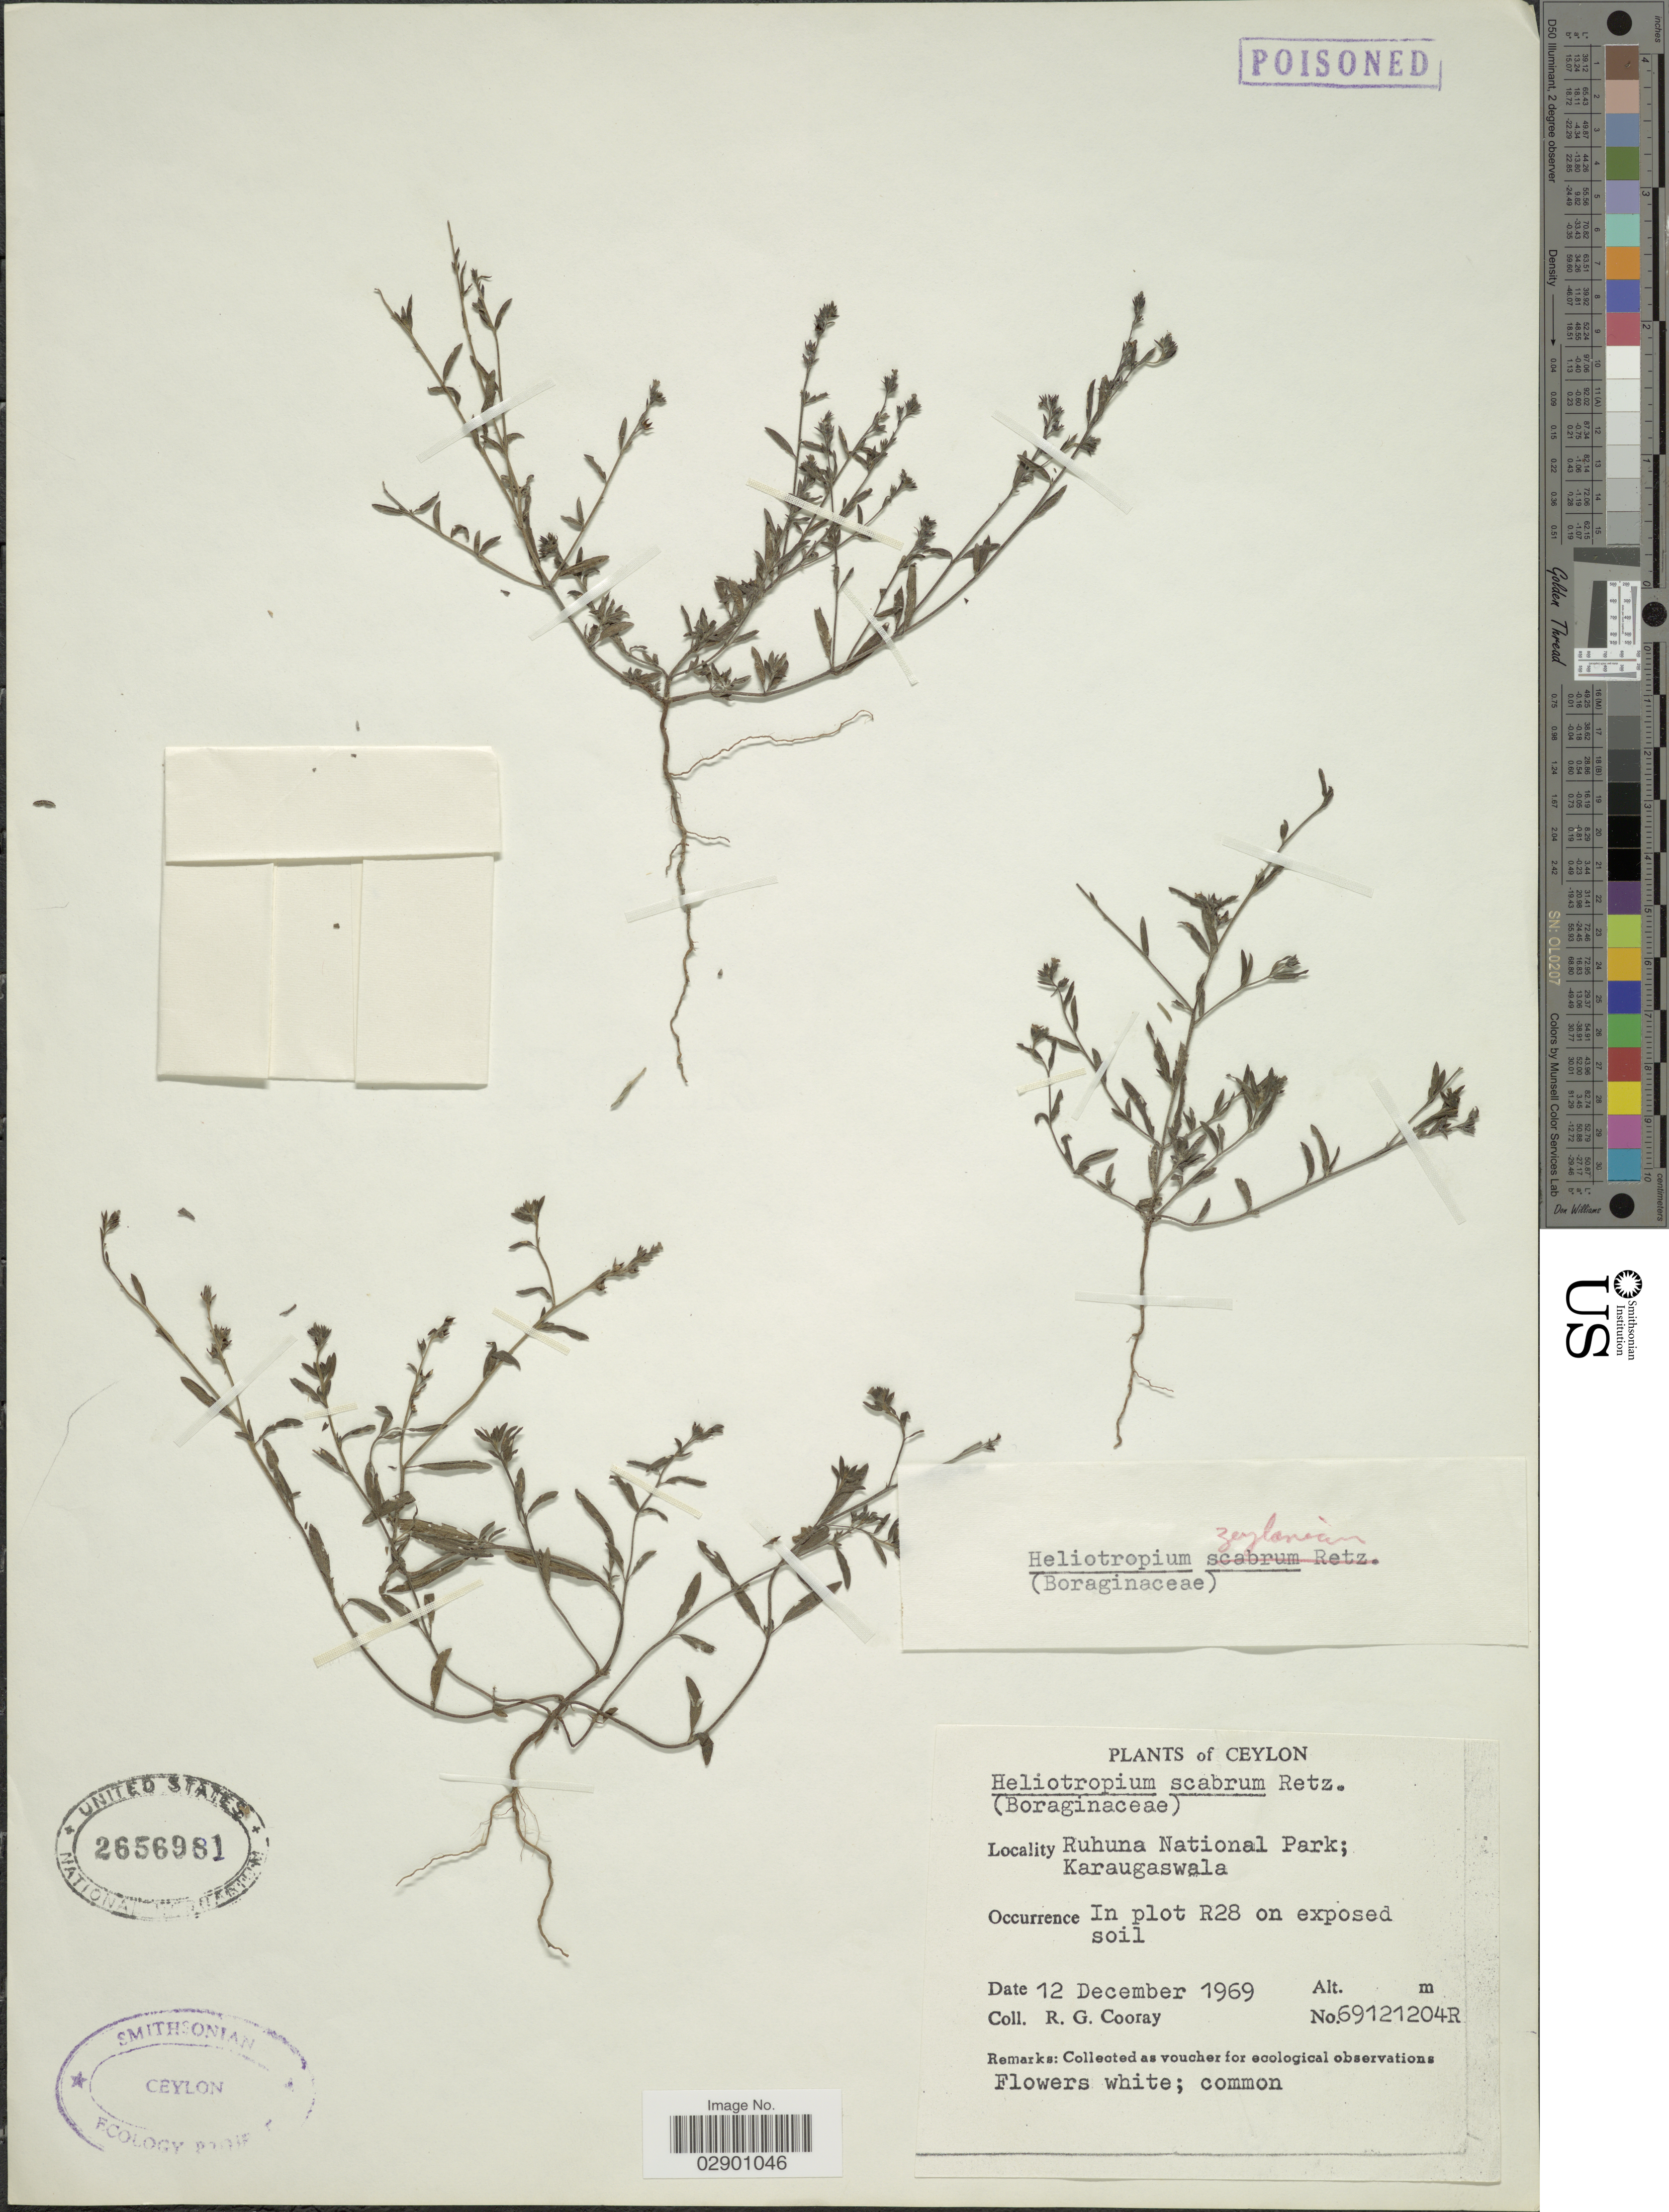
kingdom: Plantae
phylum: Tracheophyta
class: Magnoliopsida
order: Boraginales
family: Heliotropiaceae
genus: Heliotropium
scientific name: Heliotropium marifolium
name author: J. Koenig ex Retz.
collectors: R. Cooray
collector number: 69121204R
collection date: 1969-12-12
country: Sri Lanka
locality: Ceylon. Ruhuna National Park; Karaugaswala. In plot R28.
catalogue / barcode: US 2656981